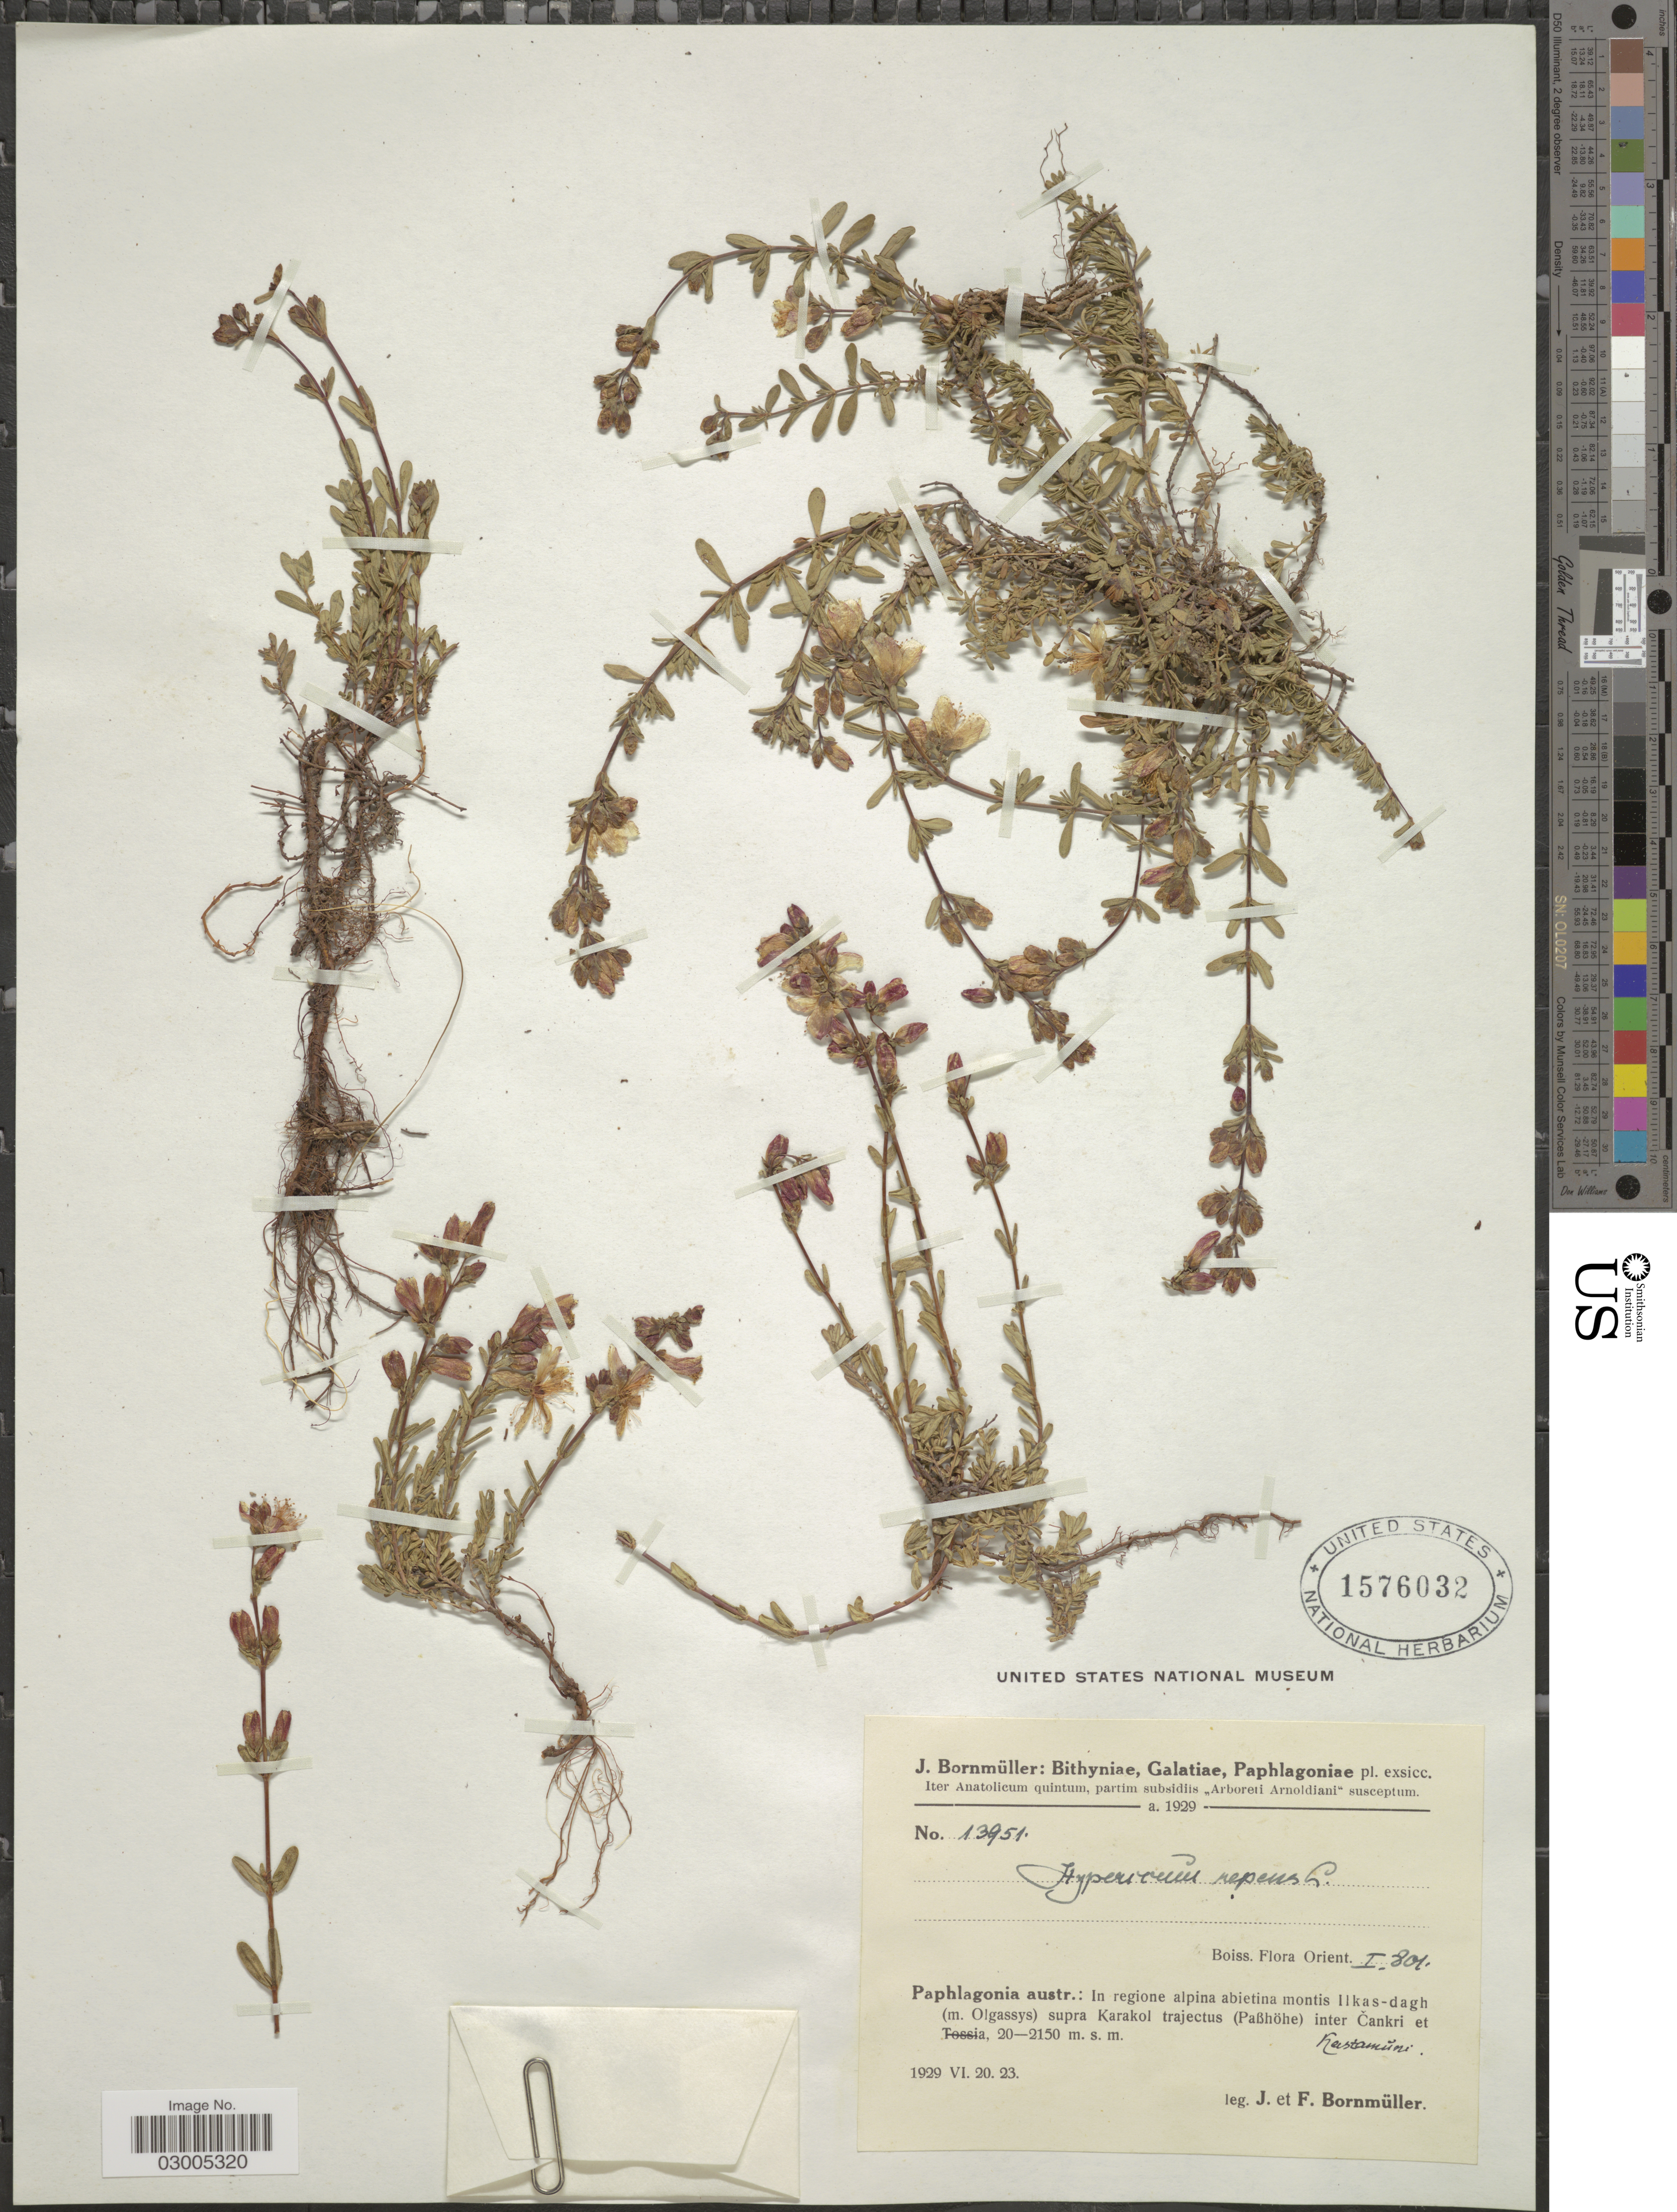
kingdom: Plantae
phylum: Tracheophyta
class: Magnoliopsida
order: Malpighiales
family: Hypericaceae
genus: Hypericum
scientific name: Hypericum linarioides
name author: Bosse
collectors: J. Bornmüller & F. Bornmüller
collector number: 13951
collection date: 1929-06-20/1929-06-23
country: Turkey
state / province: Kastamonu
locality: Paphlagonia austr.: In regione alpin aabietina montis Ilkas-dagh (m. Olgassys) supra Karakol trajectus (Paßhöhe) inter Cankri. Kastamuni.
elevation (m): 20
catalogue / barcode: US 1576032